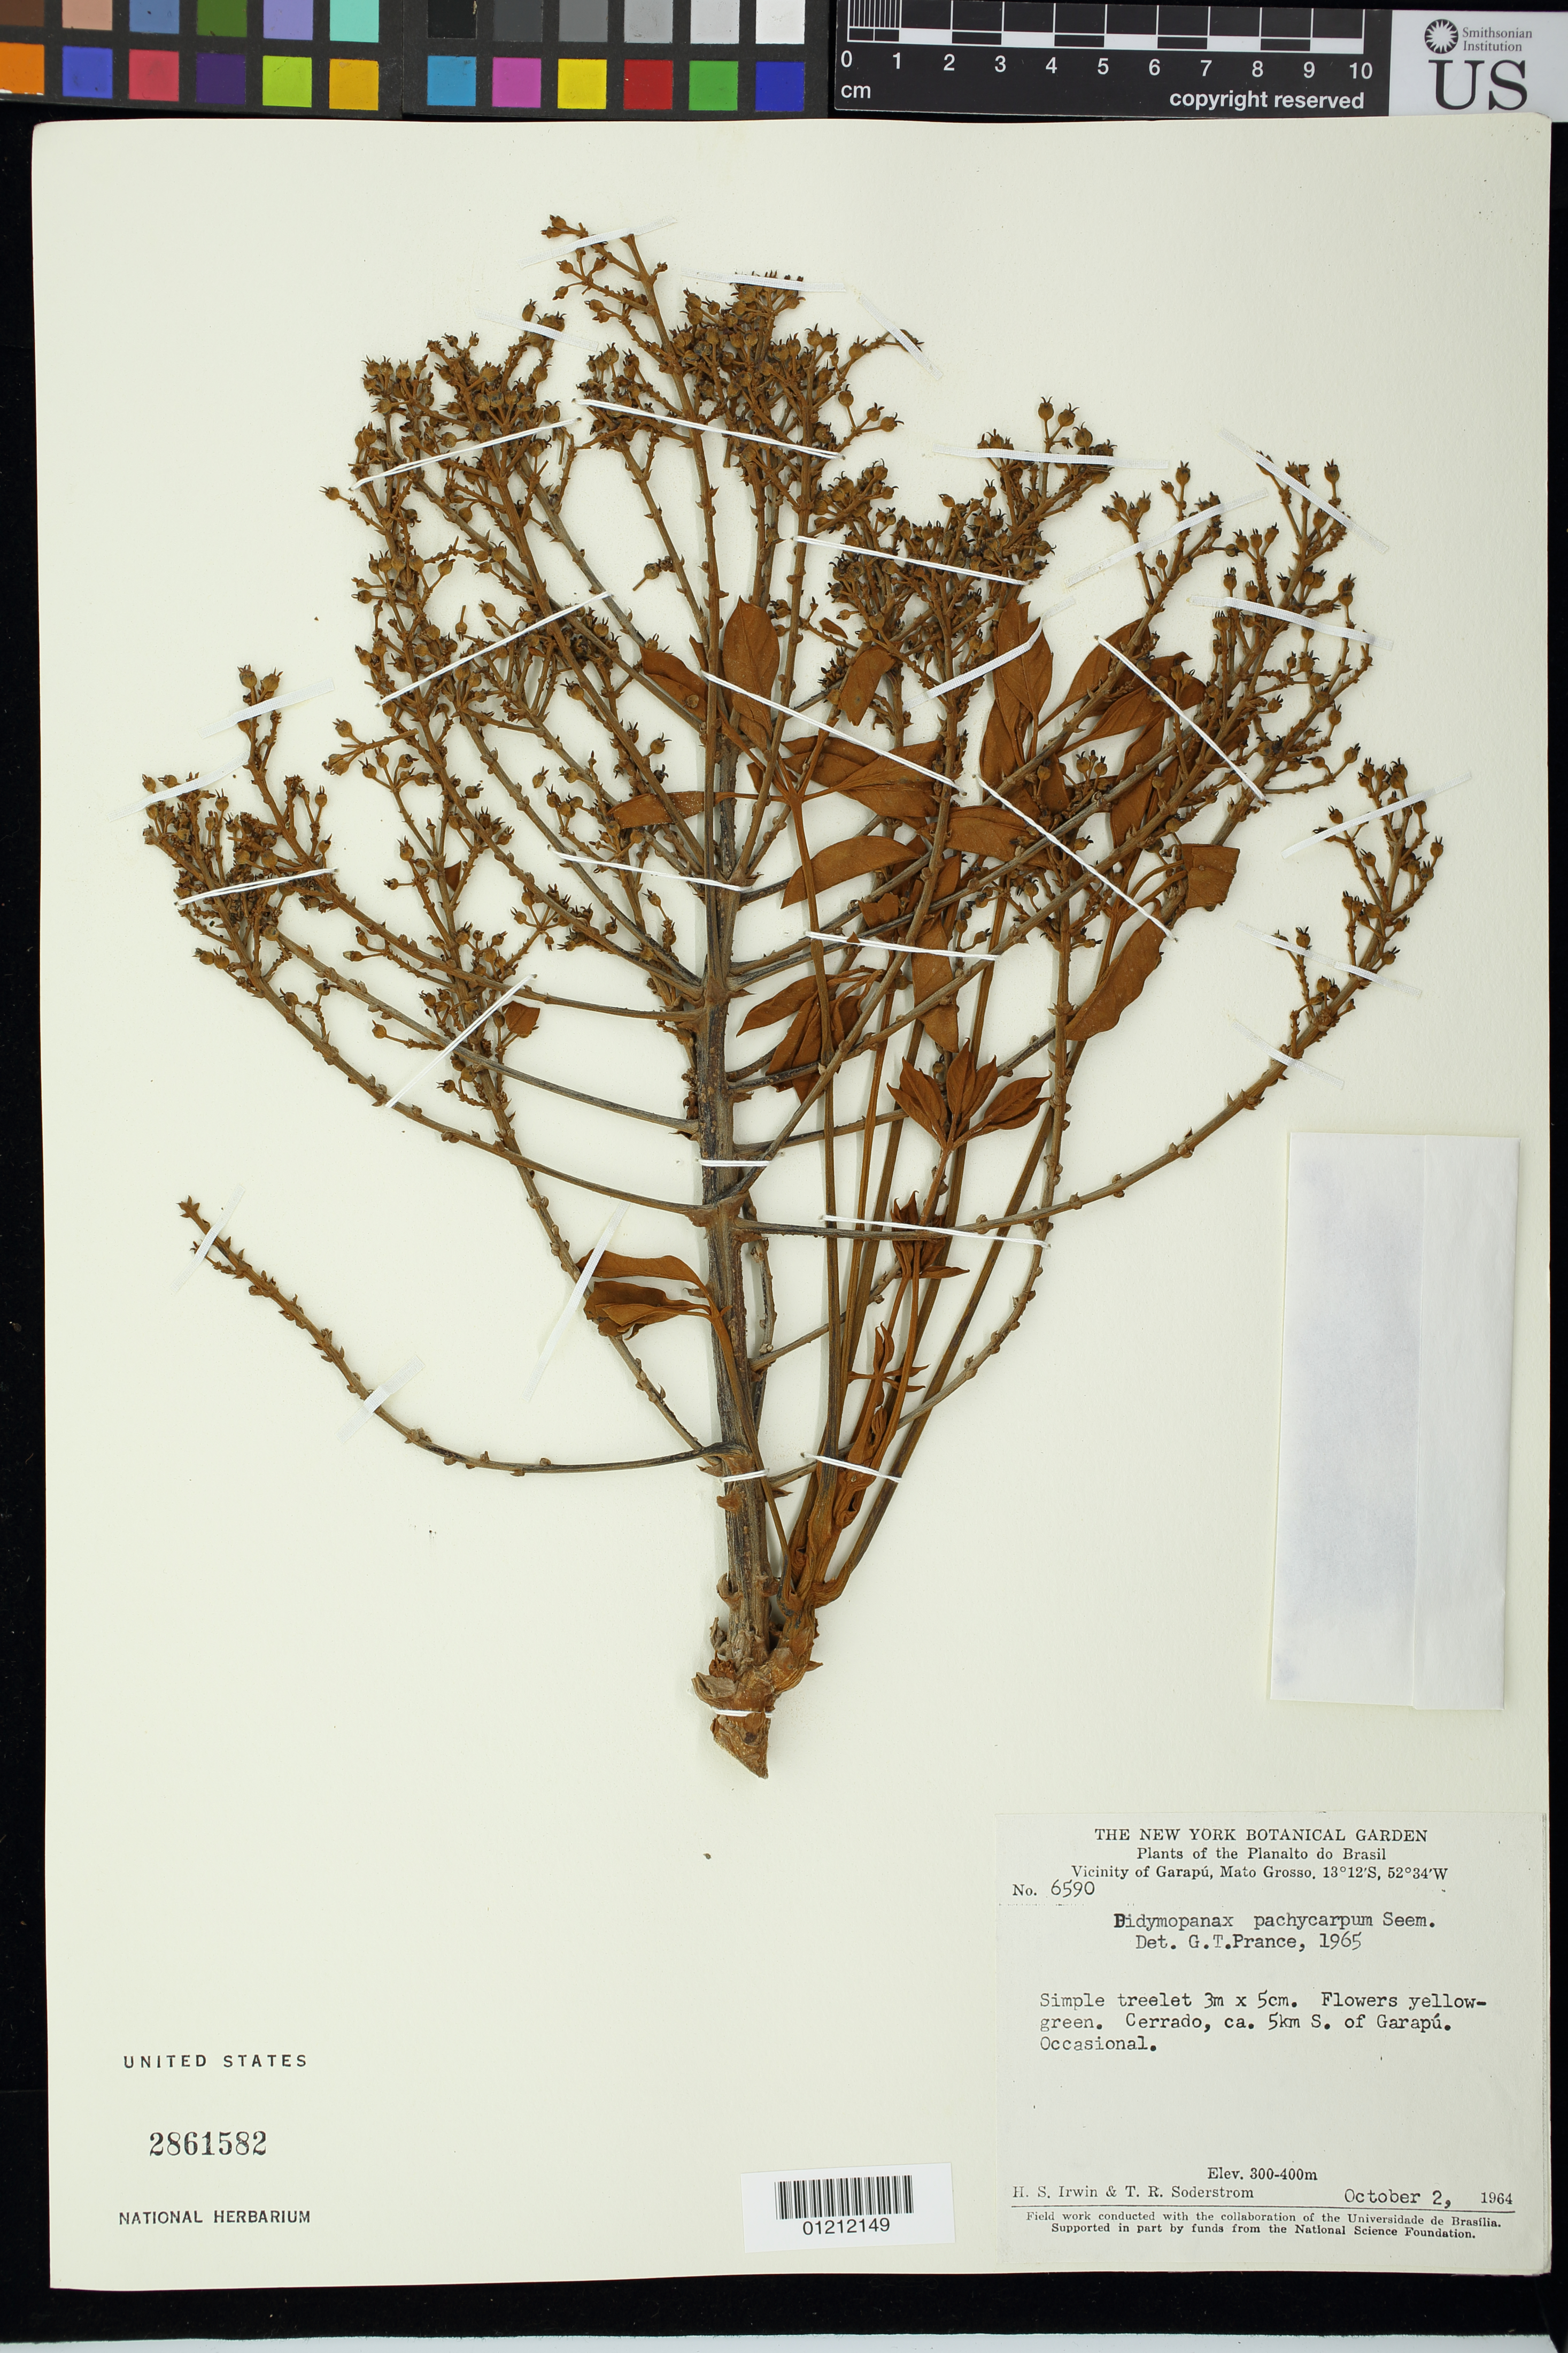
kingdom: Plantae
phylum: Tracheophyta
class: Magnoliopsida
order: Apiales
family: Araliaceae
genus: Schefflera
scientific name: Schefflera sp.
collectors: H. Irwin & T. R. Soderstrom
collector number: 6950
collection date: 1964-10-02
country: Brazil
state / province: Mato Grosso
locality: Vicinity of Garap·, Matto Grosso. Cerrado, circa 5 km S of Garapu.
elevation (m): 300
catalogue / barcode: US 2861582